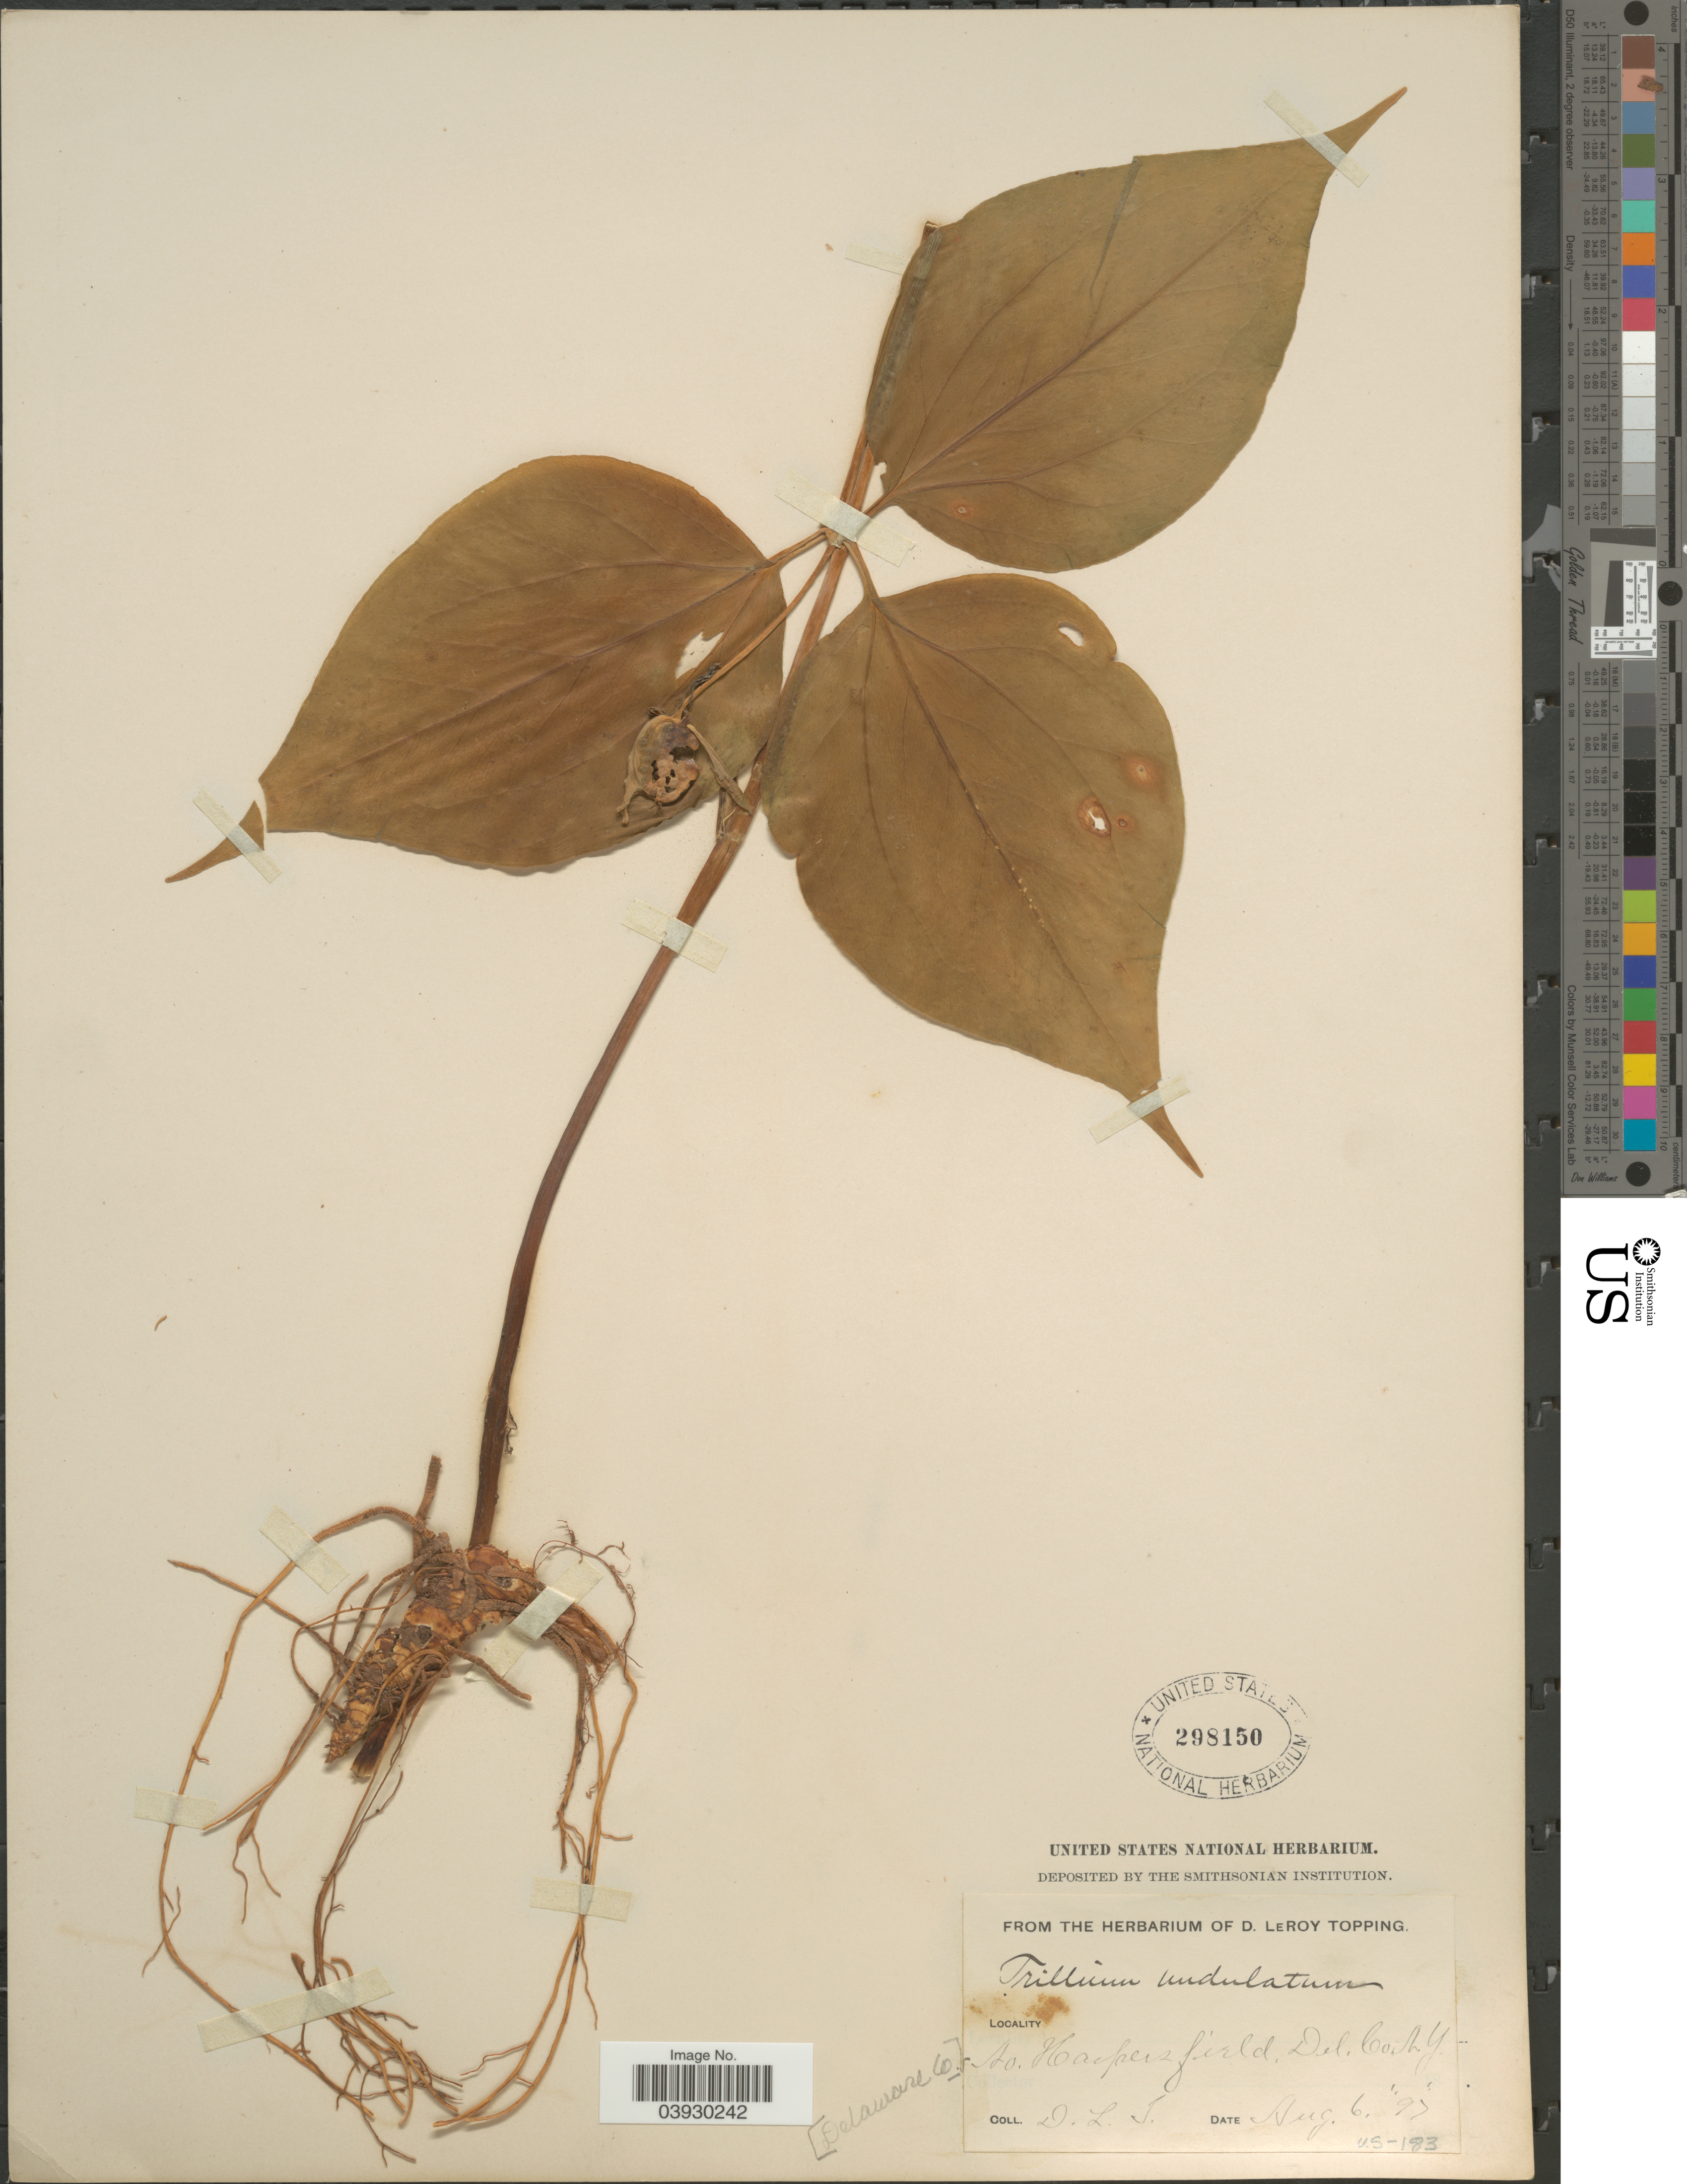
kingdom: Plantae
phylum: Tracheophyta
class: Liliopsida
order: Liliales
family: Melanthiaceae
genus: Trillium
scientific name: Trillium undulatum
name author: Willd.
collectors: D. L. Topping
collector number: US-183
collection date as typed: Transcribed d/m/y: 6/8/95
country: United States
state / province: New York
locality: So. Harpersfield, Del. Co. Delaware Co.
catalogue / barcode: US 298150